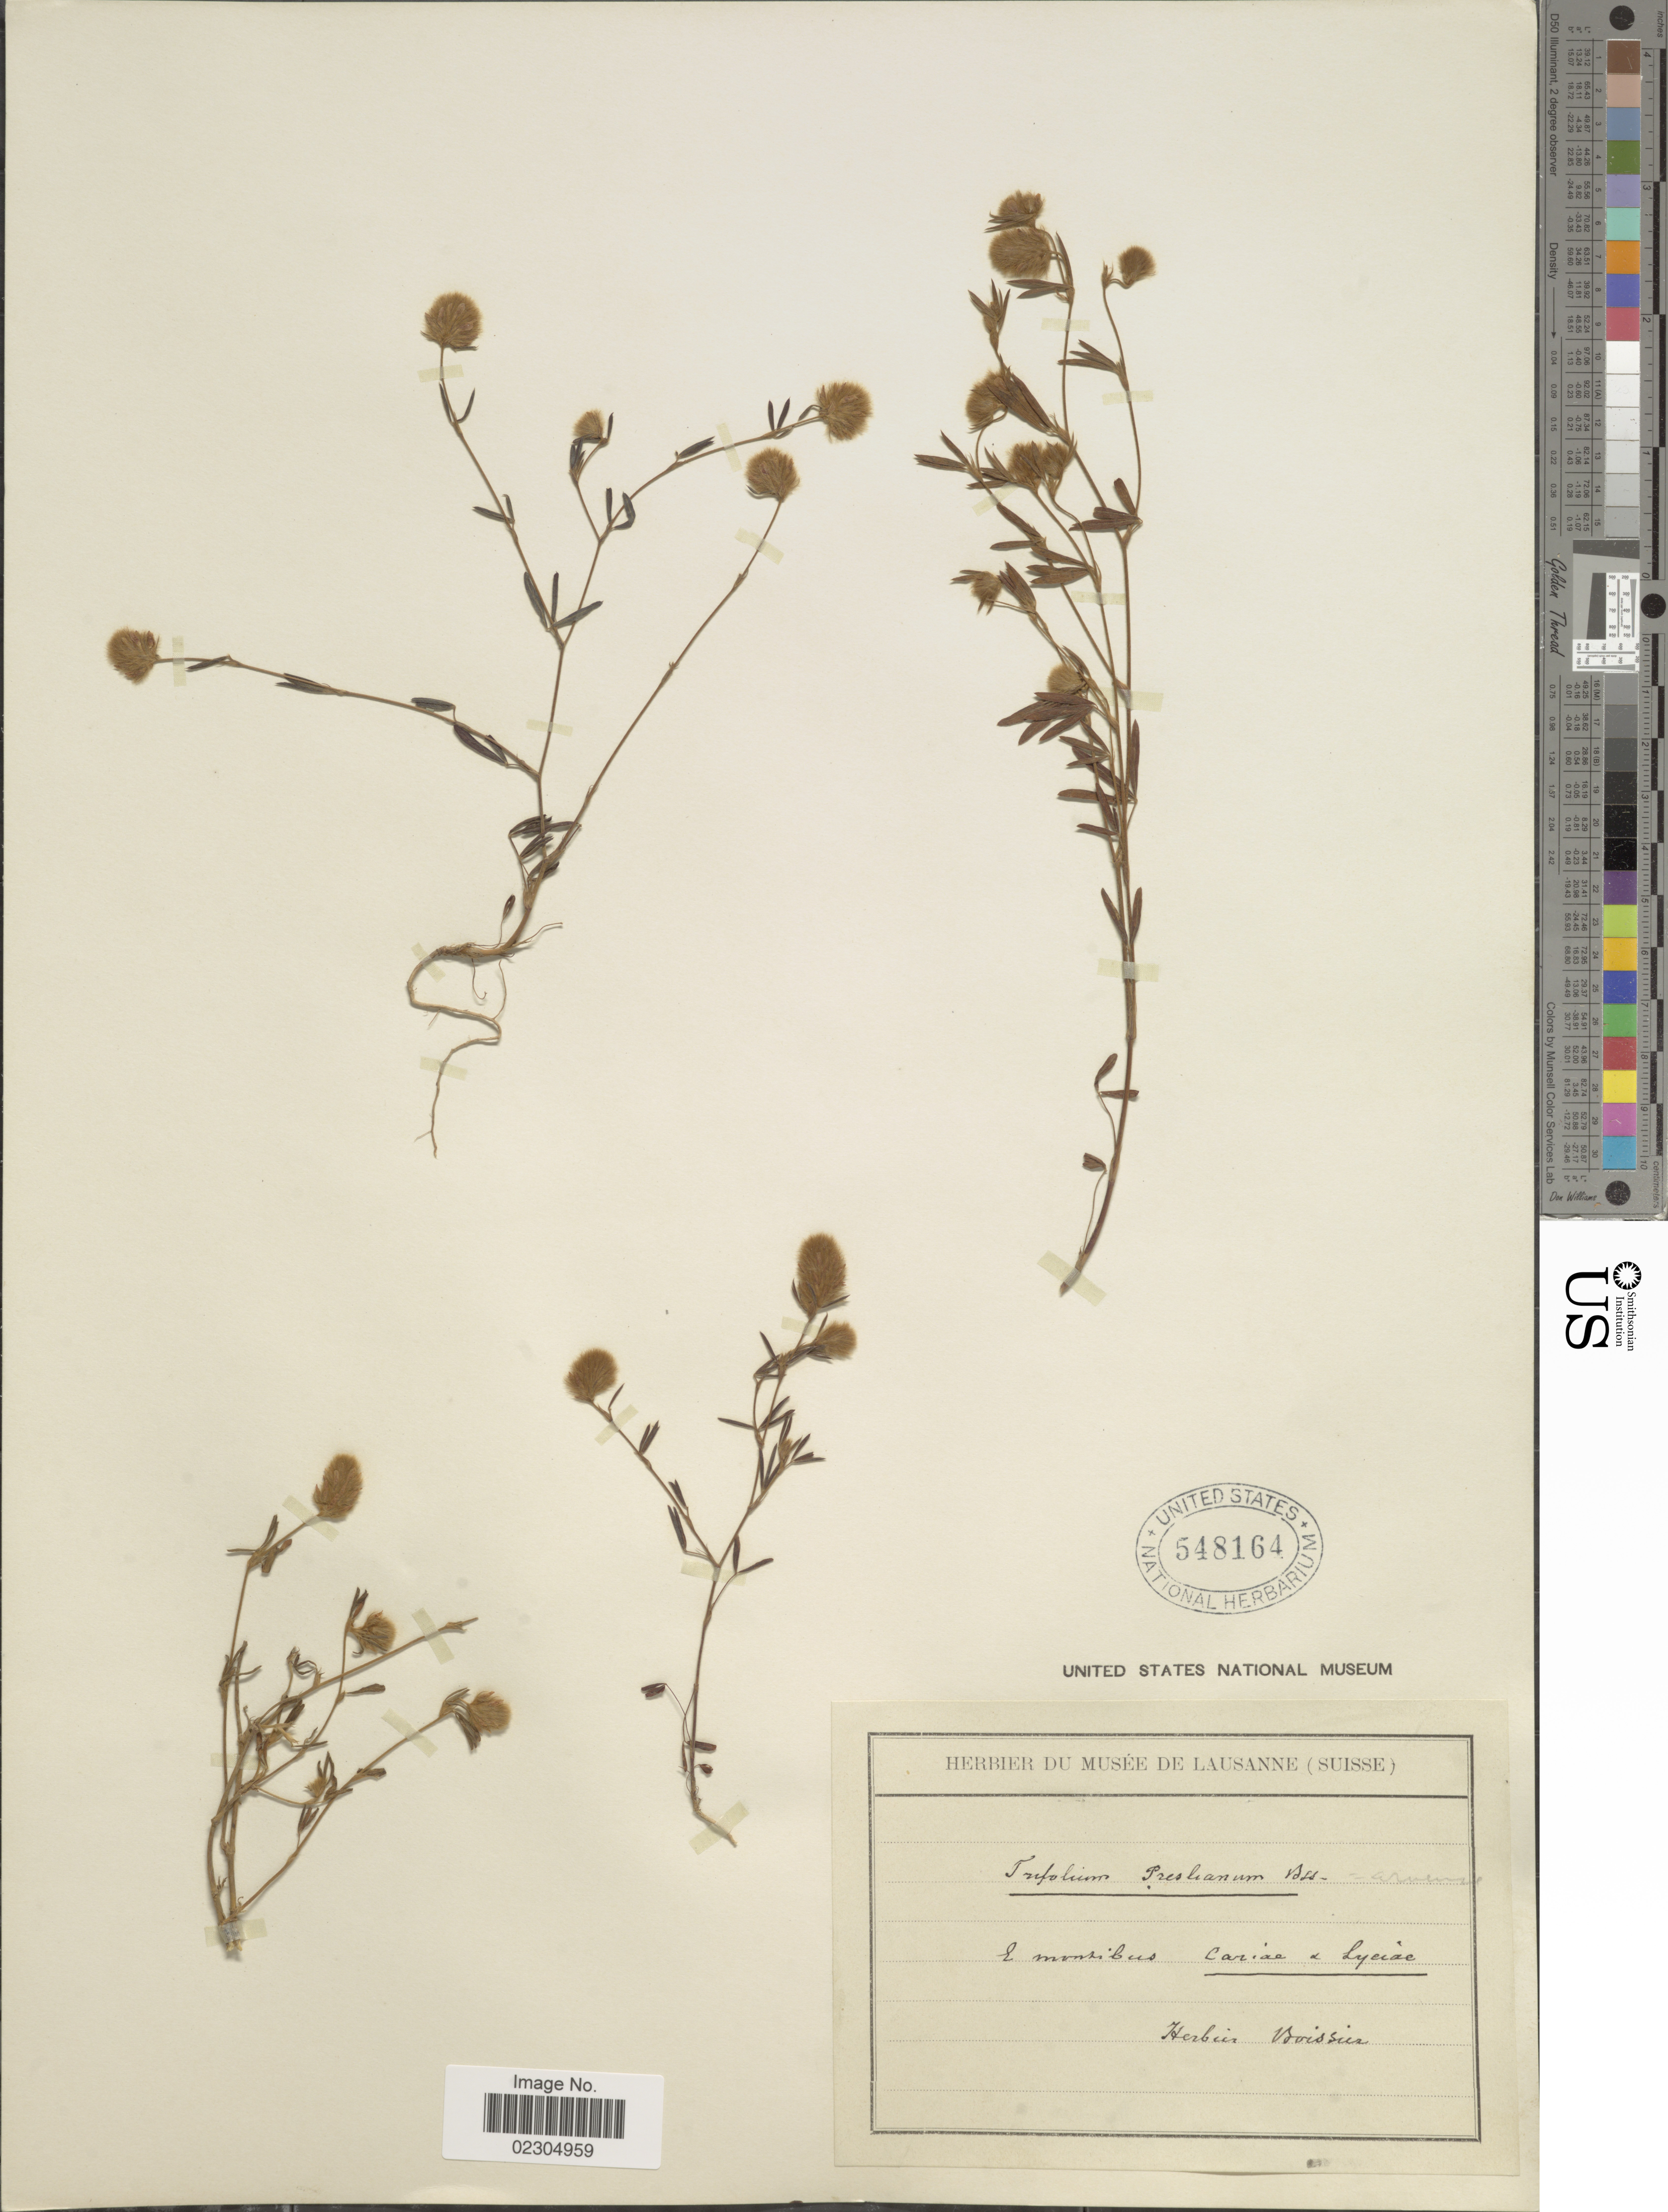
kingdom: Plantae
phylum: Tracheophyta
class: Magnoliopsida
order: Fabales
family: Fabaceae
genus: Trifolium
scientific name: Trifolium arvense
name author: L.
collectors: Herb. Boissier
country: Turkey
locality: Emontibus Cariae & Lyciae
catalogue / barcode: US 548164